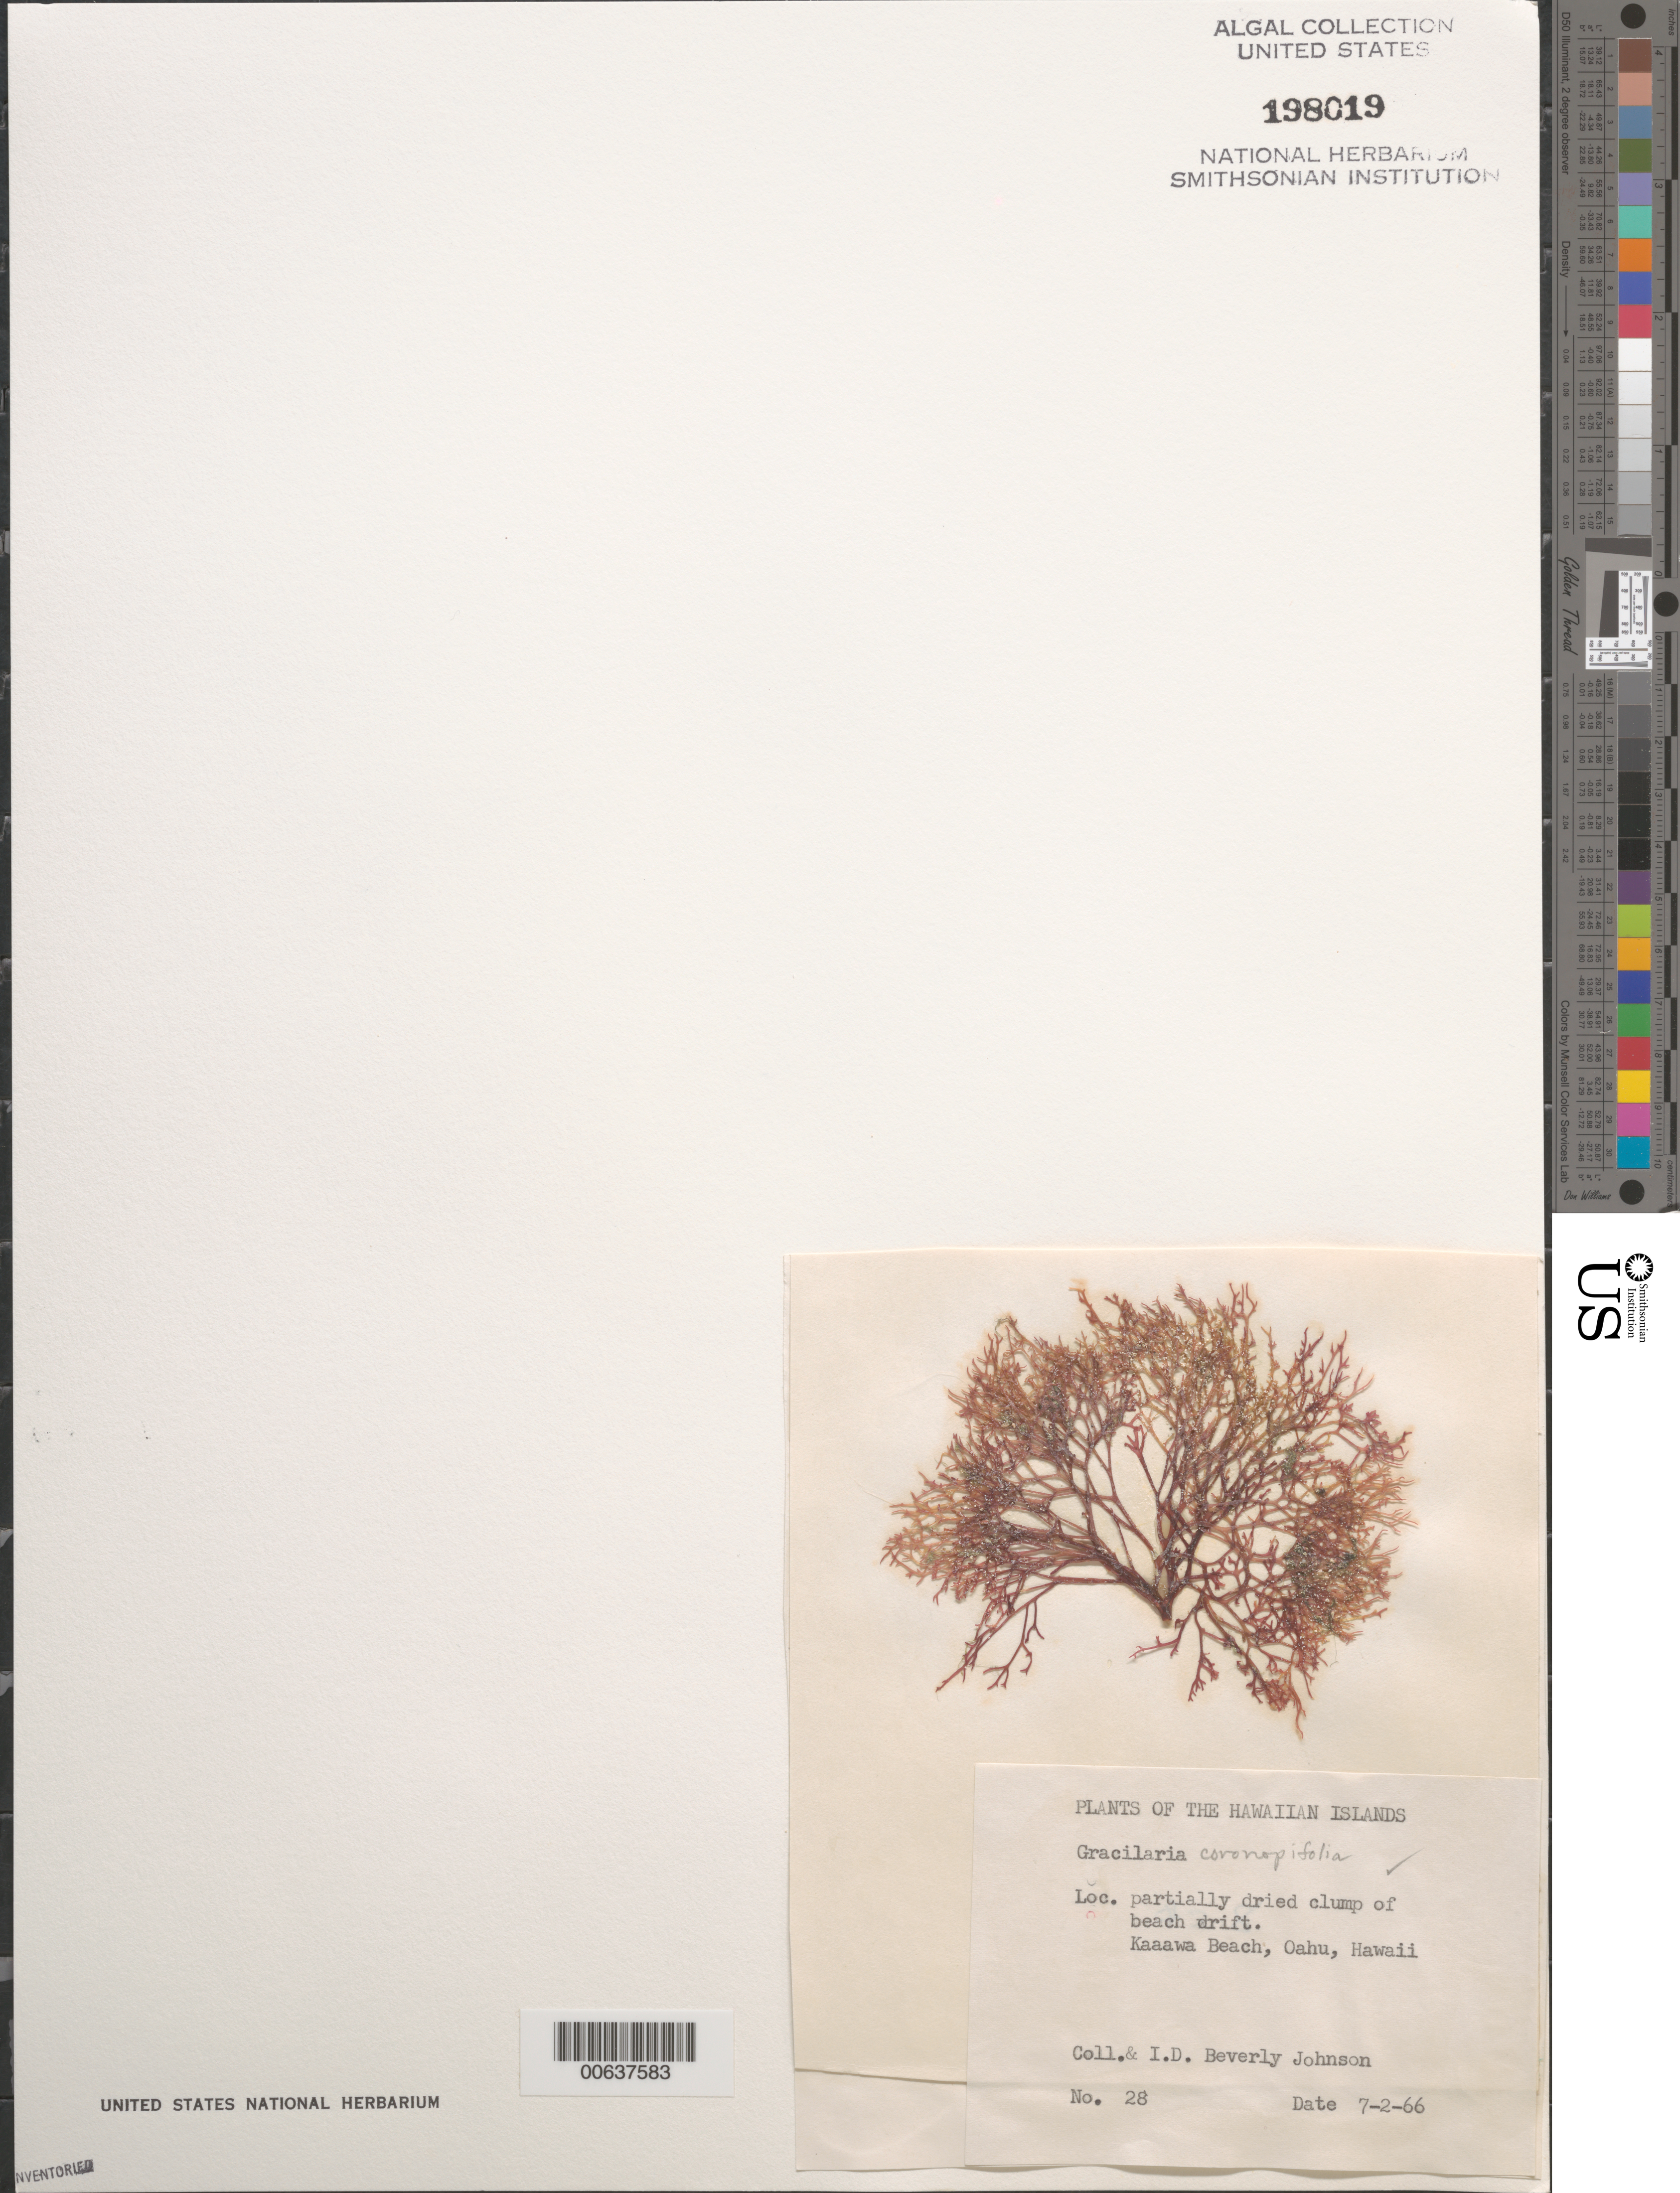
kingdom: Plantae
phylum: Rhodophyta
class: Florideophyceae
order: Gracilariales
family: Gracilariaceae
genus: Gracilaria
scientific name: Gracilaria coronopifolia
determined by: Johnson, Beverly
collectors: B. Johnson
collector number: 28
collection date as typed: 02 Jul 1966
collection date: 1966-07-02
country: United States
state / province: Hawaii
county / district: Honolulu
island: Oahu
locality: Kaaawa Beach, Kaaawa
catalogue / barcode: US 198019